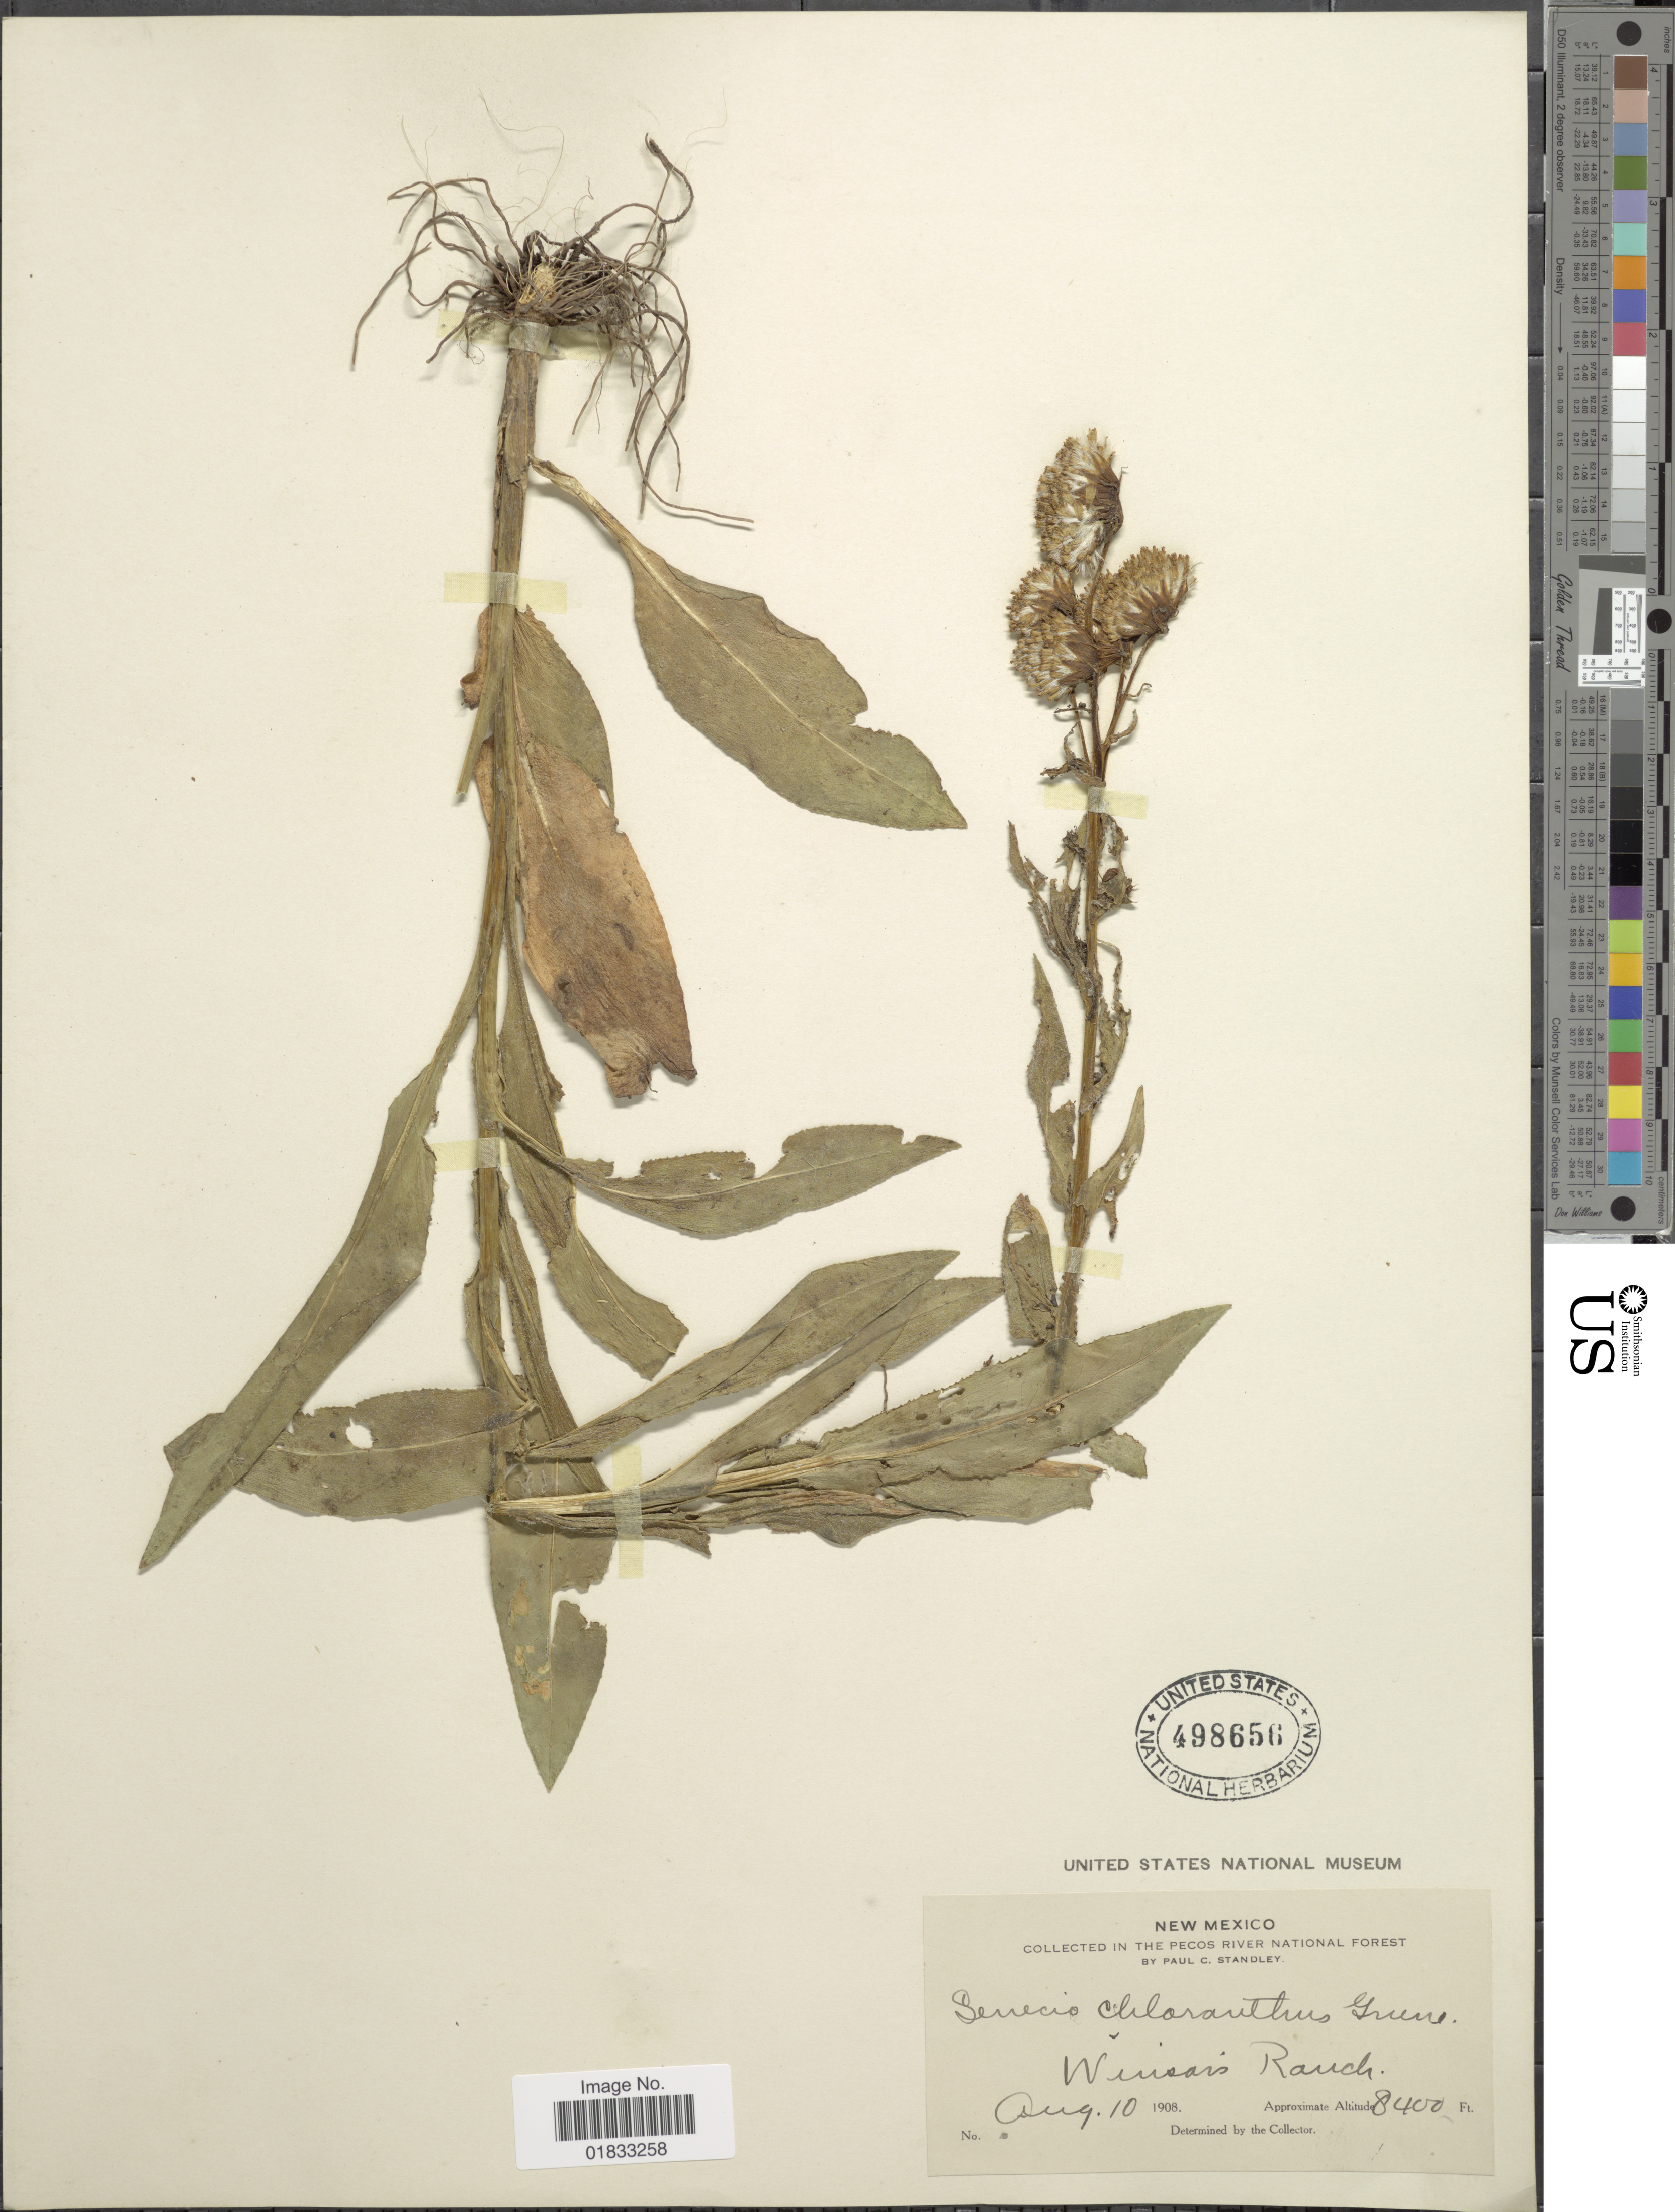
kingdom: Plantae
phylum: Tracheophyta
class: Magnoliopsida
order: Asterales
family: Asteraceae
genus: Senecio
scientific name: Senecio chloranthus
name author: Greene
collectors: P. C. Standley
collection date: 1908-08-10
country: United States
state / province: New Mexico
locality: Pecos River National Forest, Winsors Ranch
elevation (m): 2560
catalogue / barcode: US 498656